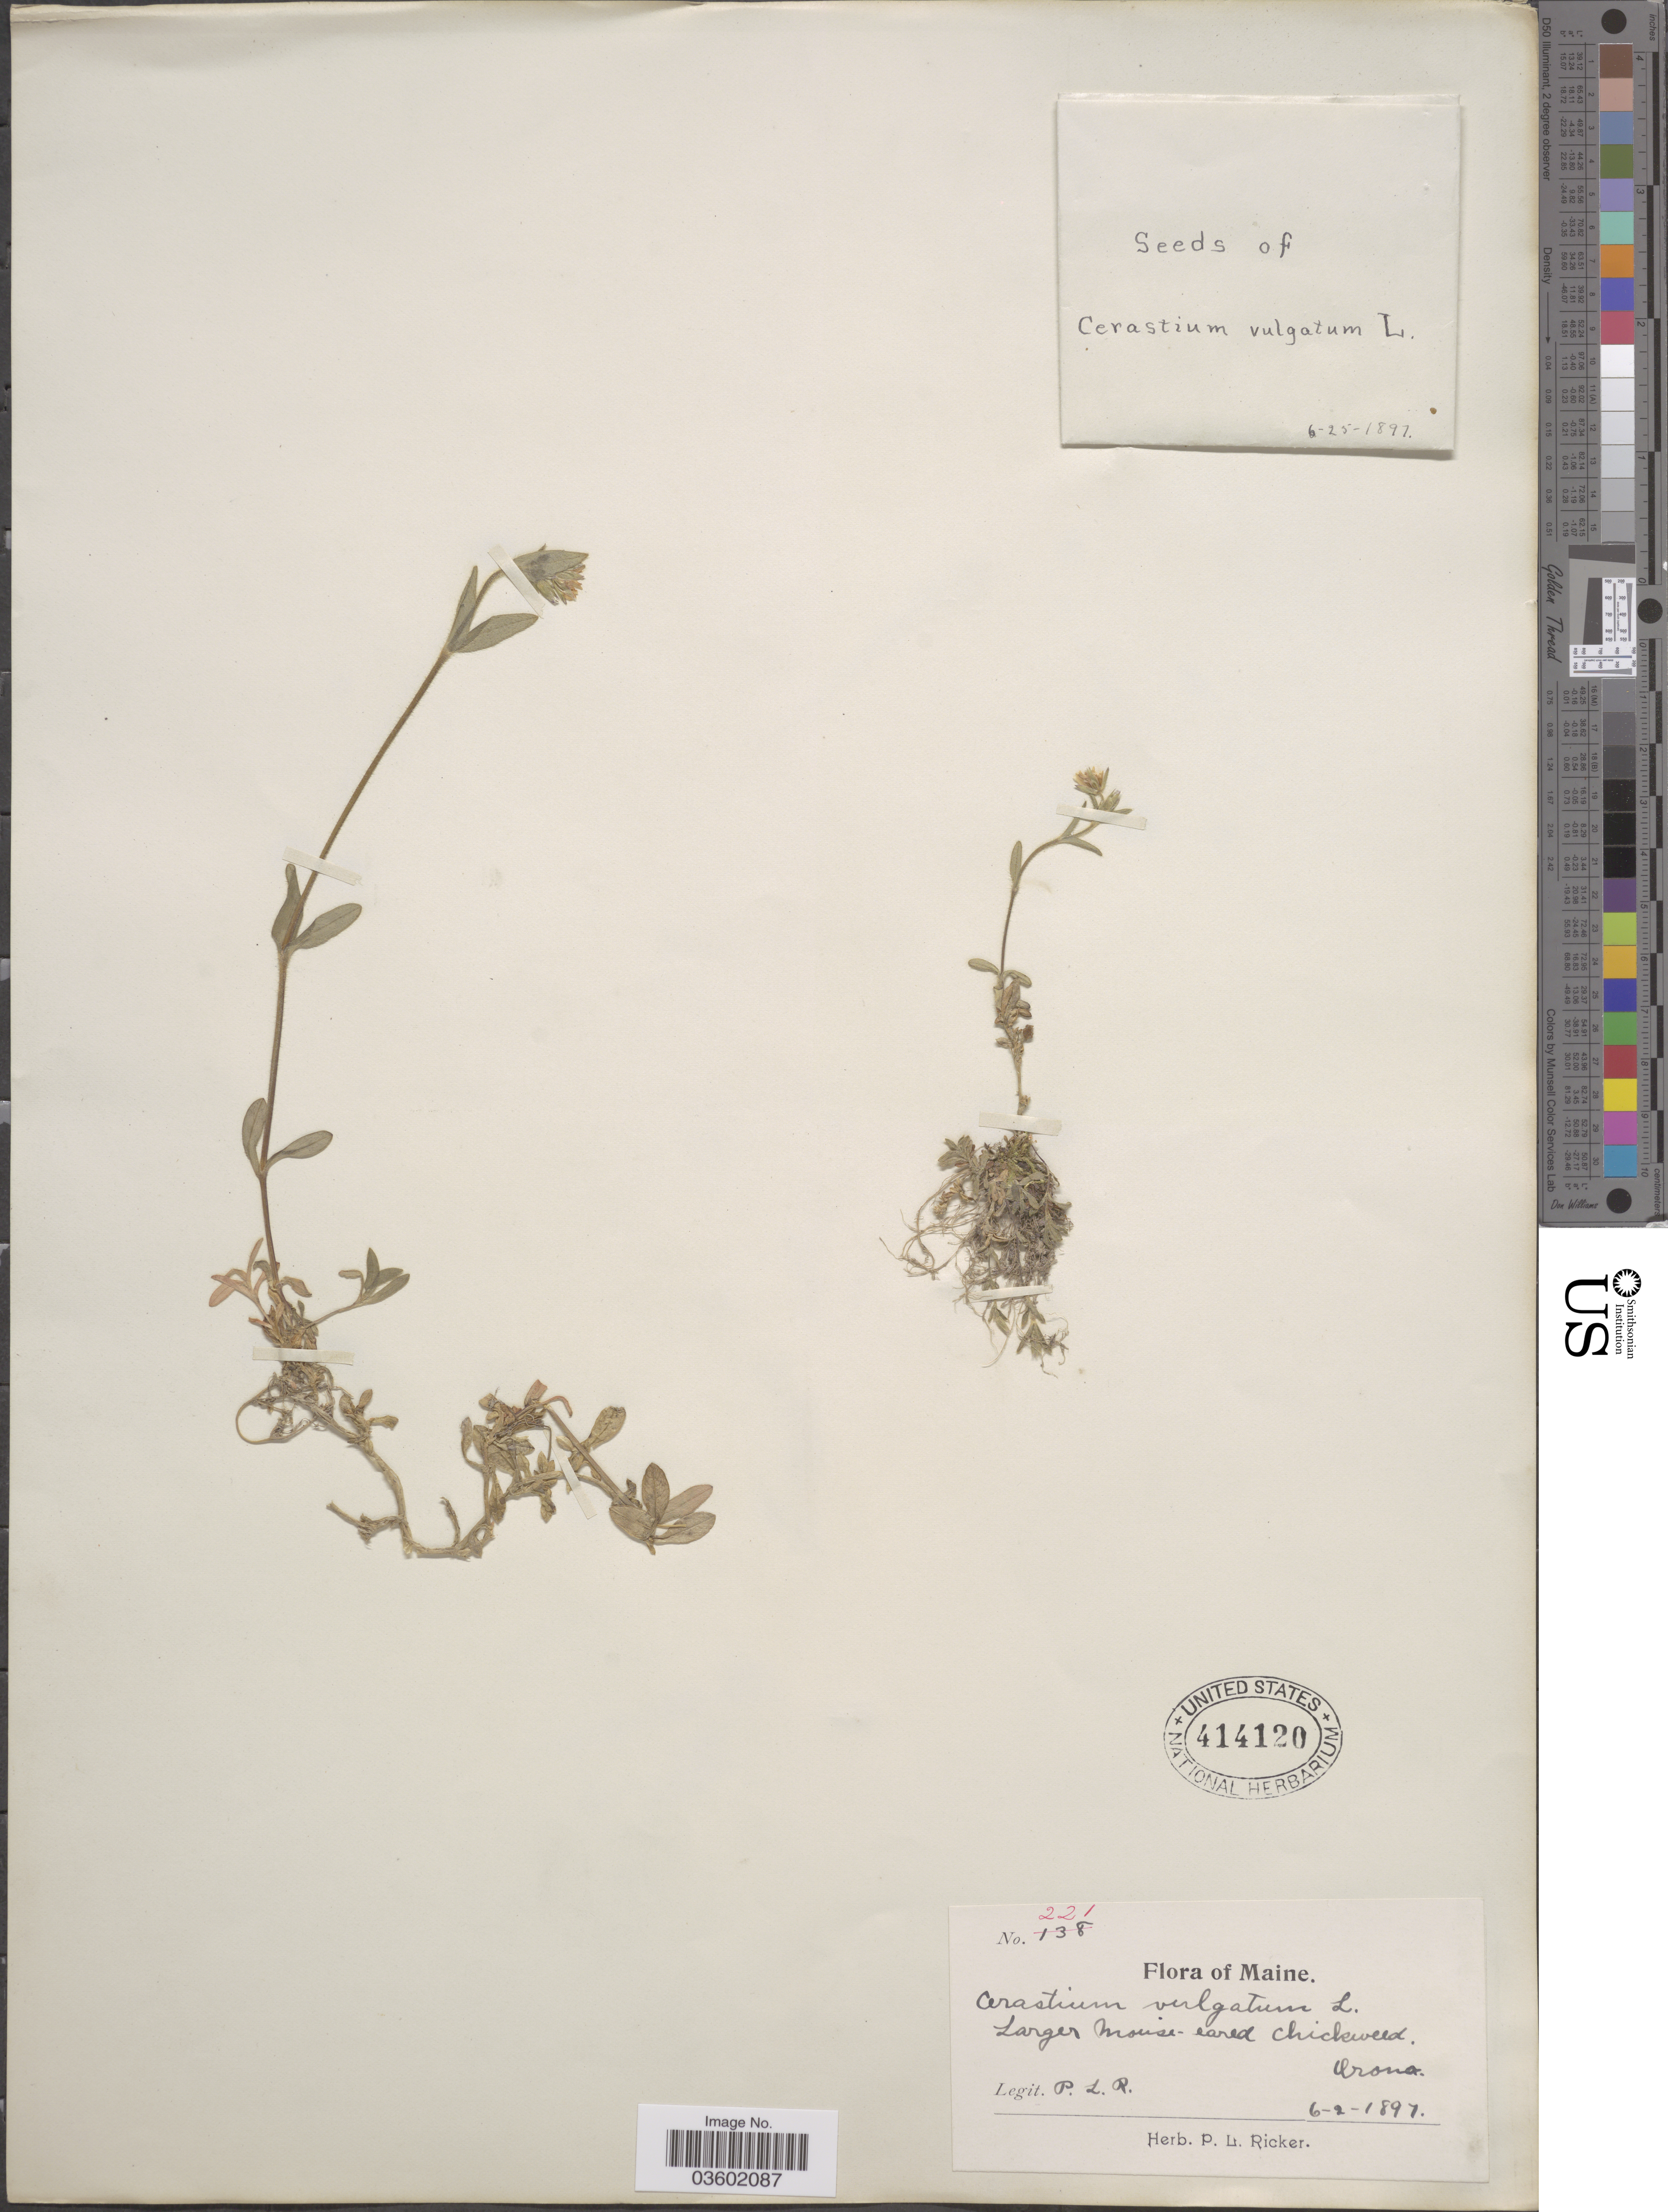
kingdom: Plantae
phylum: Tracheophyta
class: Magnoliopsida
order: Caryophyllales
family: Caryophyllaceae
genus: Cerastium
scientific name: Cerastium vulgatum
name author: L.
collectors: P. Ricker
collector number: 221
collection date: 1897-06-02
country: United States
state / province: Maine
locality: Orona.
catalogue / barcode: US 414120